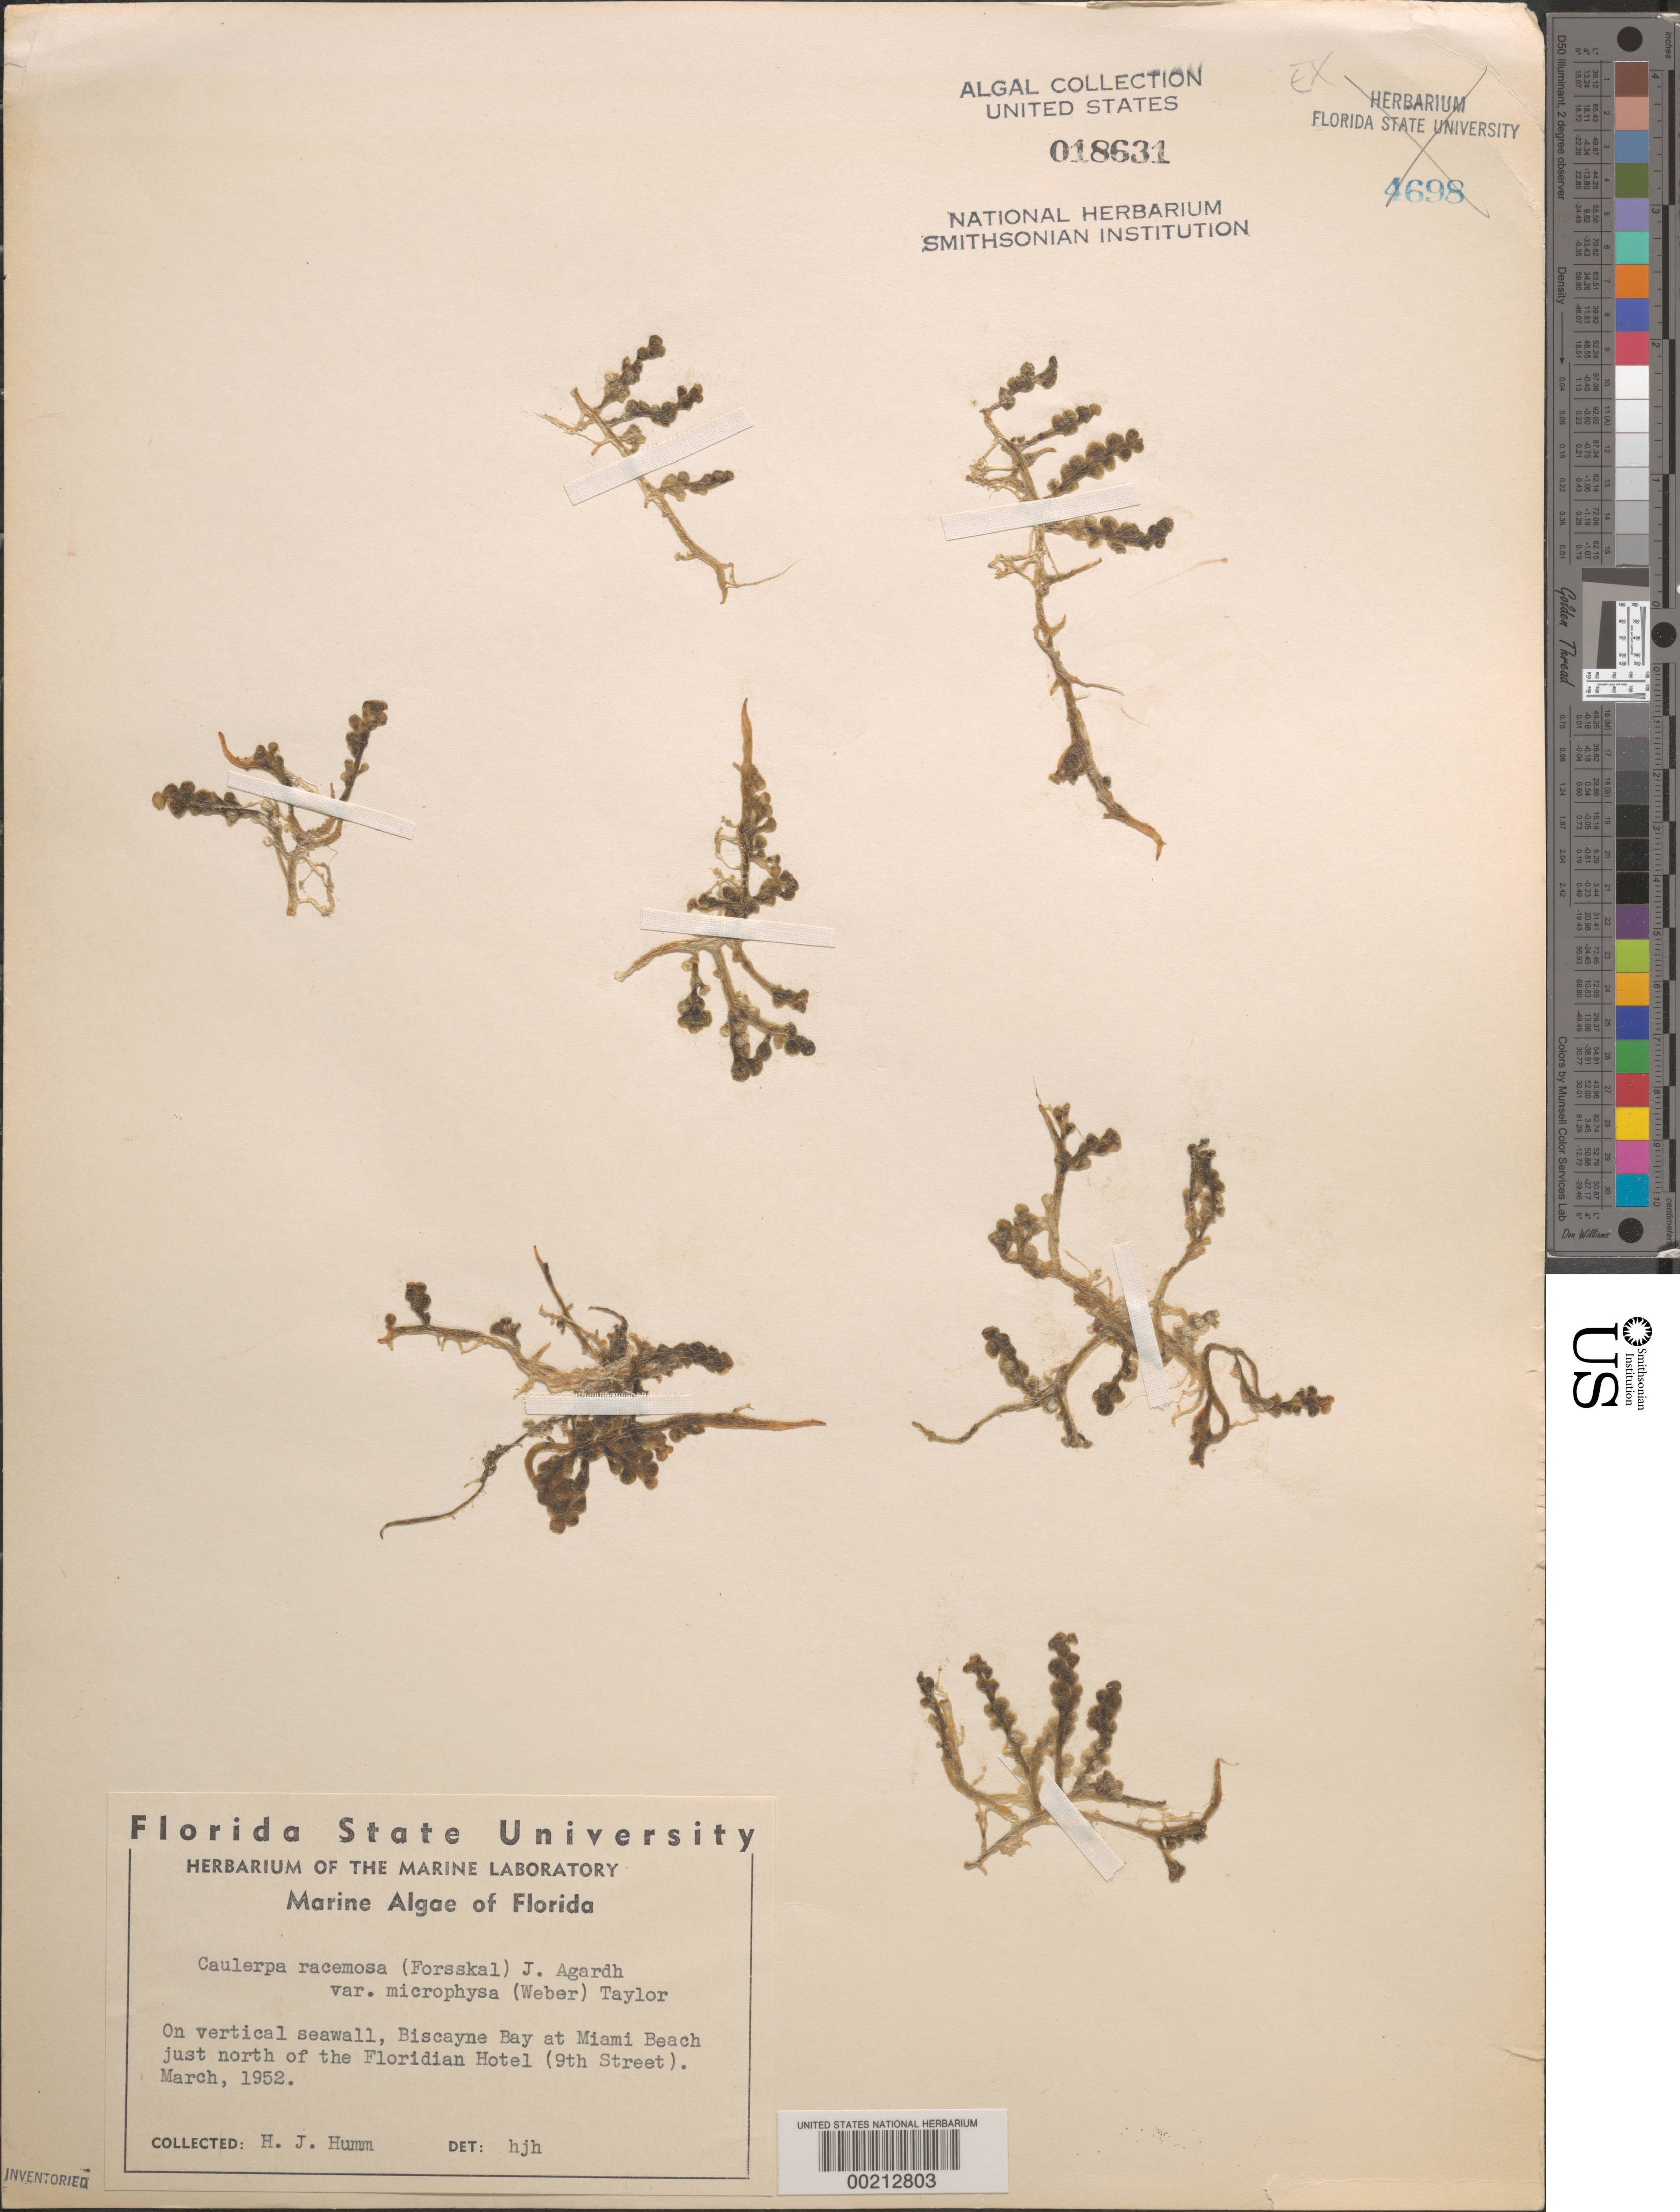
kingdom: Plantae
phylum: Chlorophyta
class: Ulvophyceae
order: Bryopsidales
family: Caulerpaceae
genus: Caulerpa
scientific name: Caulerpa racemosa var. microphysa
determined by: Humm, Harold J.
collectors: H. J. Humm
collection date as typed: Mar 1952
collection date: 1952-03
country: United States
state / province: Florida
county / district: Miami-Dade County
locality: Biscayne Bay, Miami Beach, just north of Floridian Hotel, 9th Street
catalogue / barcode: US 18631